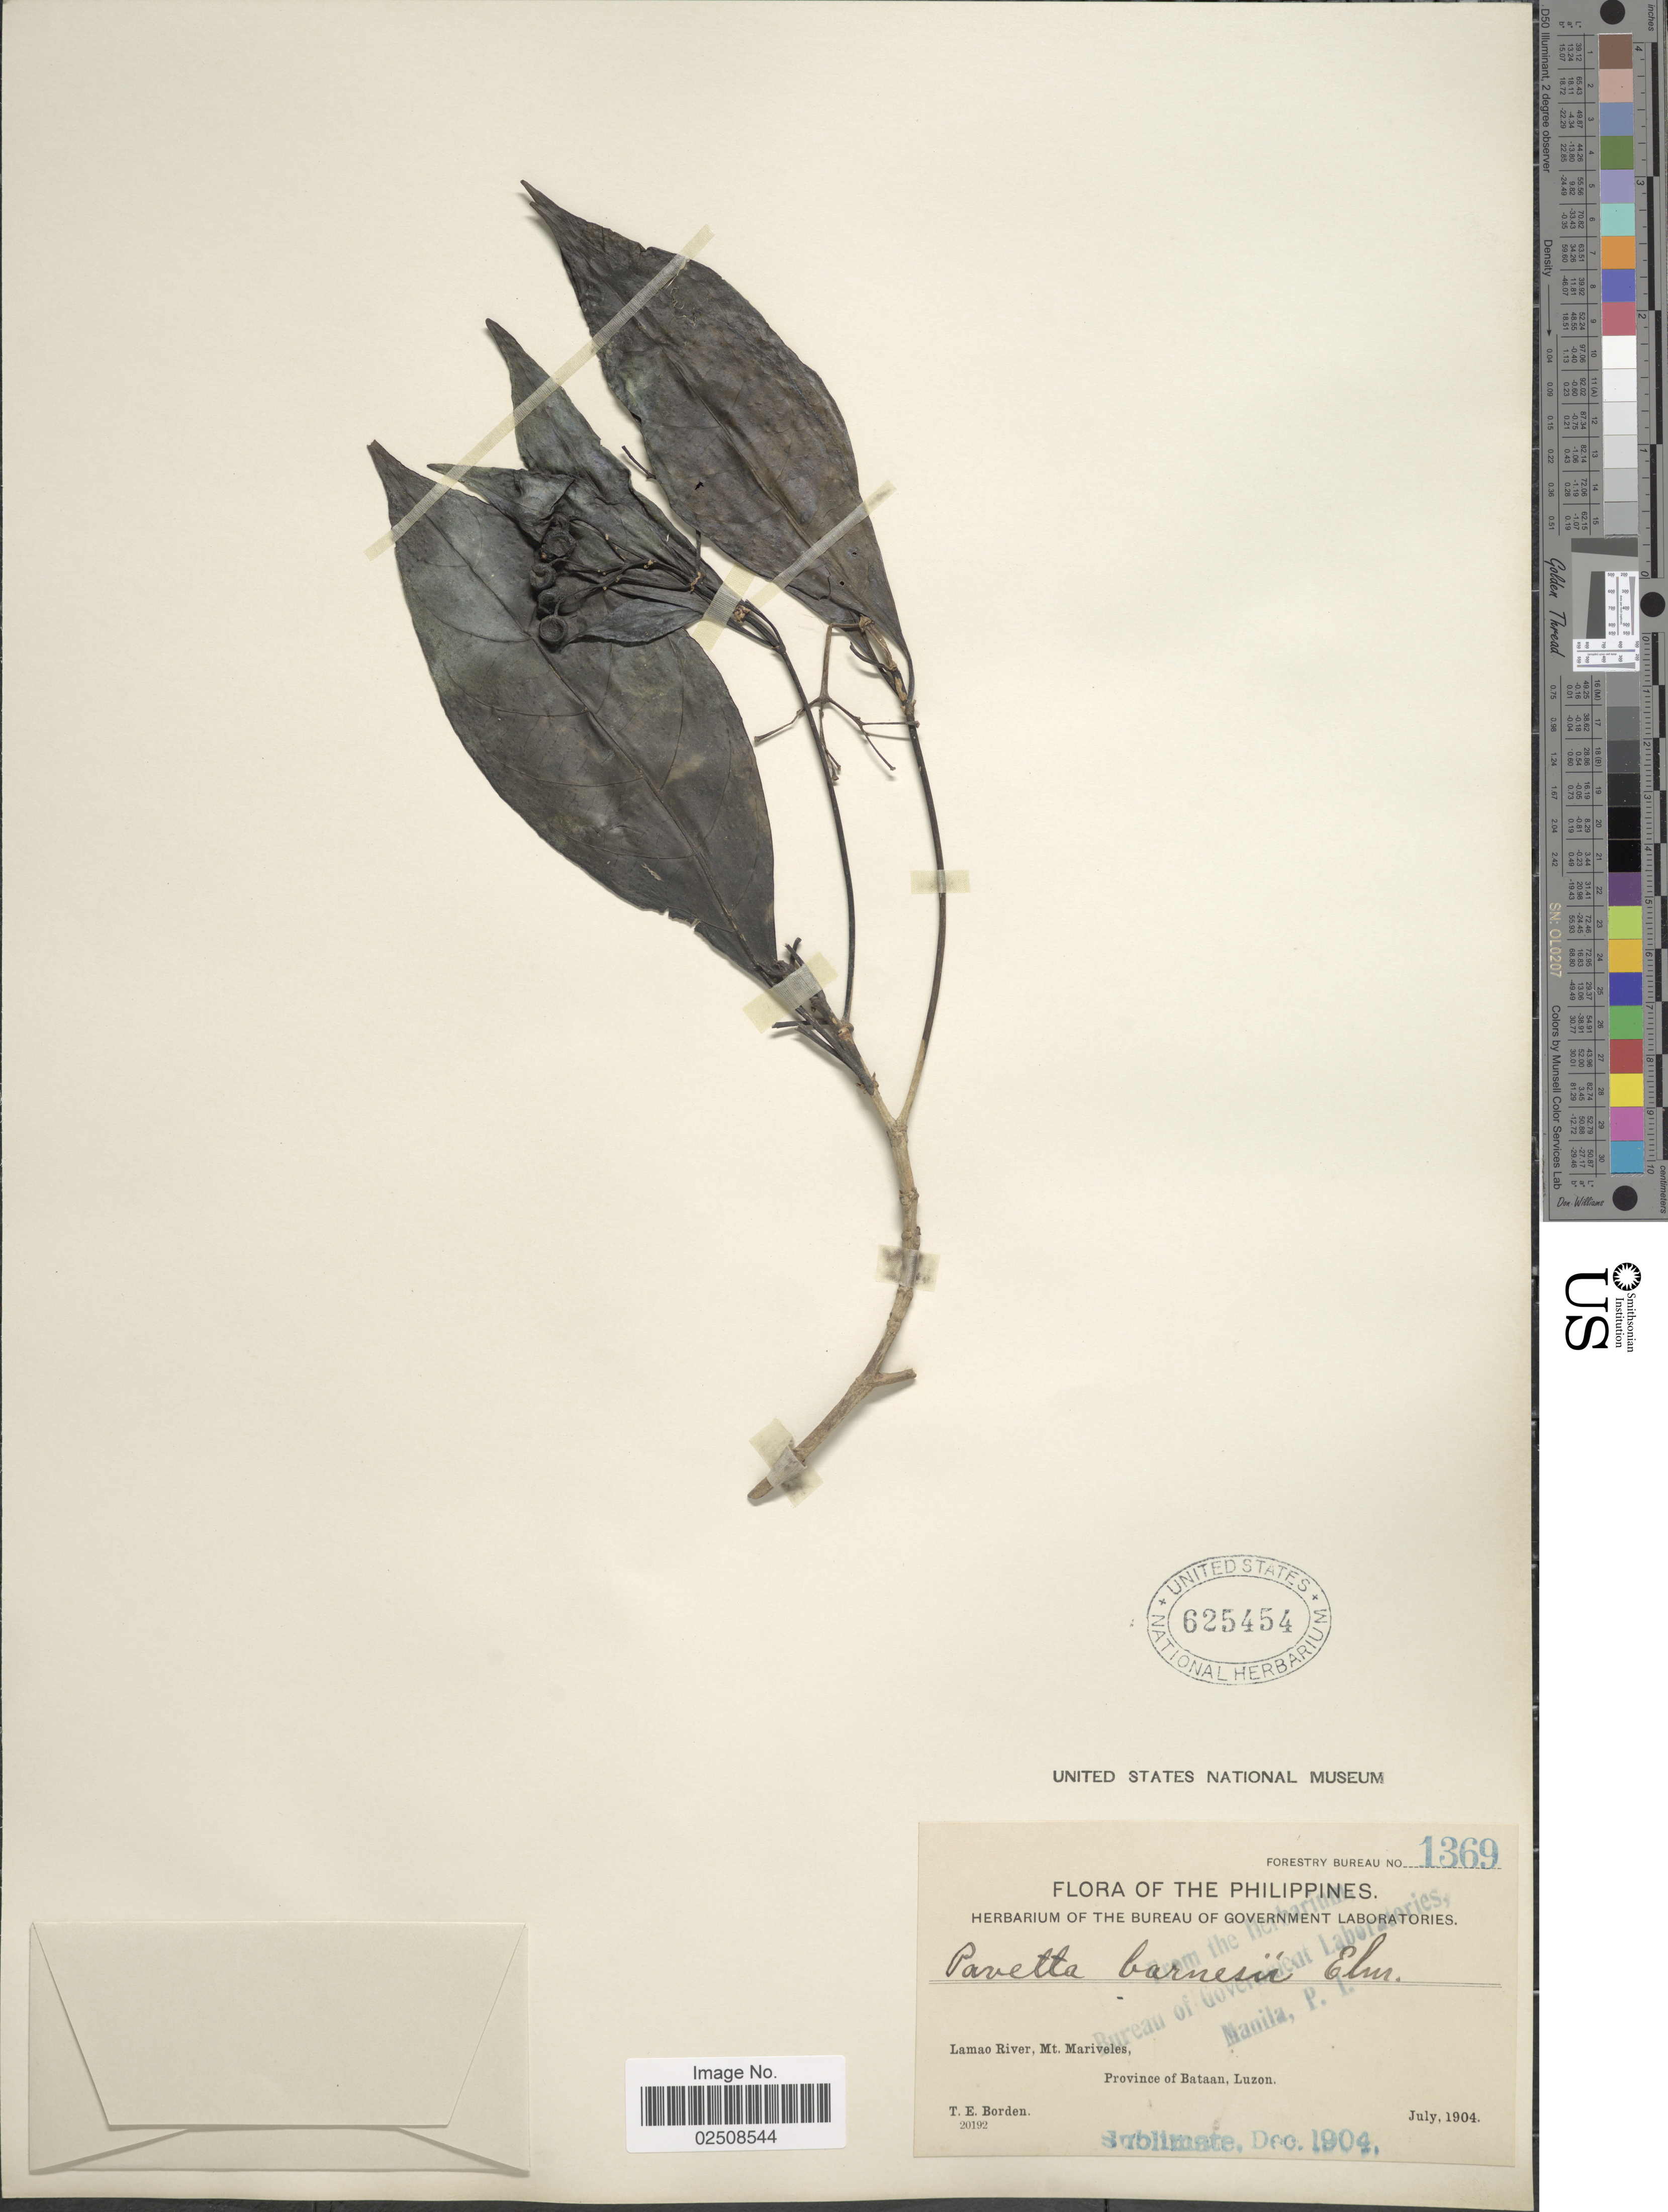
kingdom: Plantae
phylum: Tracheophyta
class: Magnoliopsida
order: Gentianales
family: Rubiaceae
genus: Pavetta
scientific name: Pavetta indica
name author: L.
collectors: T. E. Borden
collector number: Forestry Bureau 1369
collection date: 1904-07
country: Philippines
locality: Lamao River, Mt. Mariveles, Province of Bataan, Luzon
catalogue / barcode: US 625454